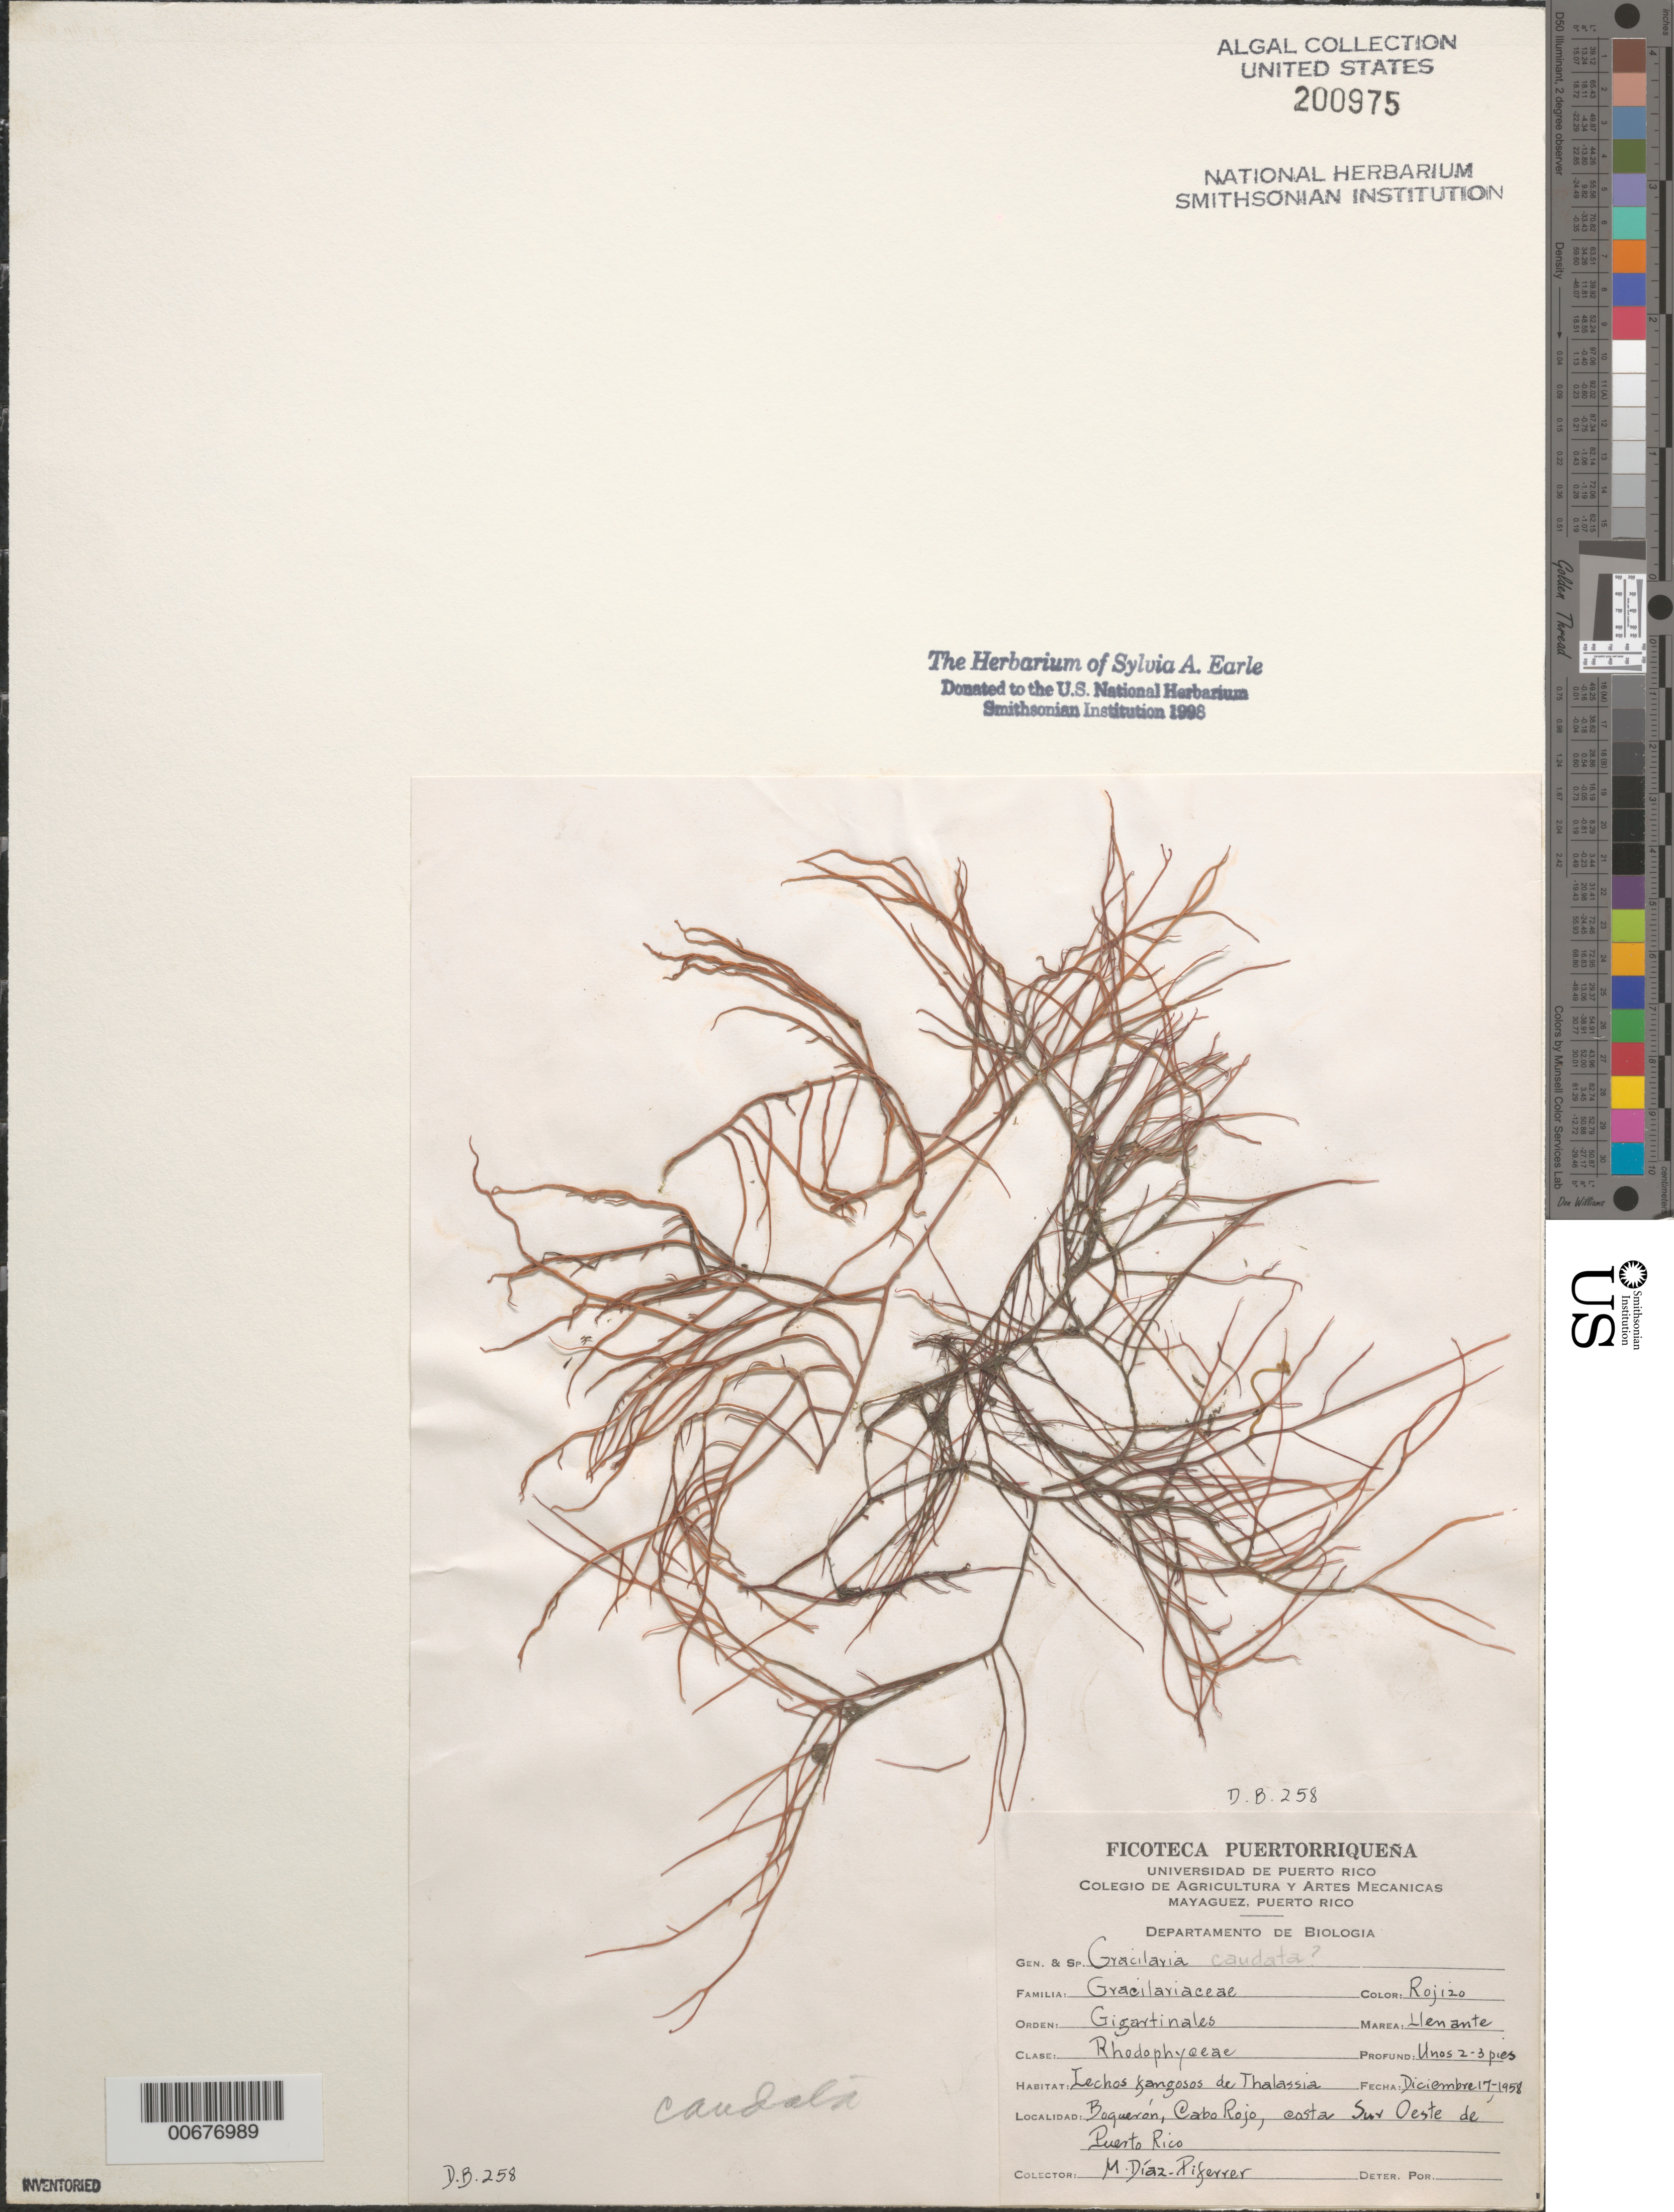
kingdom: Plantae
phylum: Rhodophyta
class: Florideophyceae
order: Gracilariales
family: Gracilariaceae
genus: Gracilaria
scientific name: Gracilaria caudata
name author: J. Agardh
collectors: M. Diaz-Piferrer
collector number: DB 258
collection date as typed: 17 Dec 1958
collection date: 1958-12-17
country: Puerto Rico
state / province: Cabo Rojo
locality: Boqueron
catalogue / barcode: US 200975